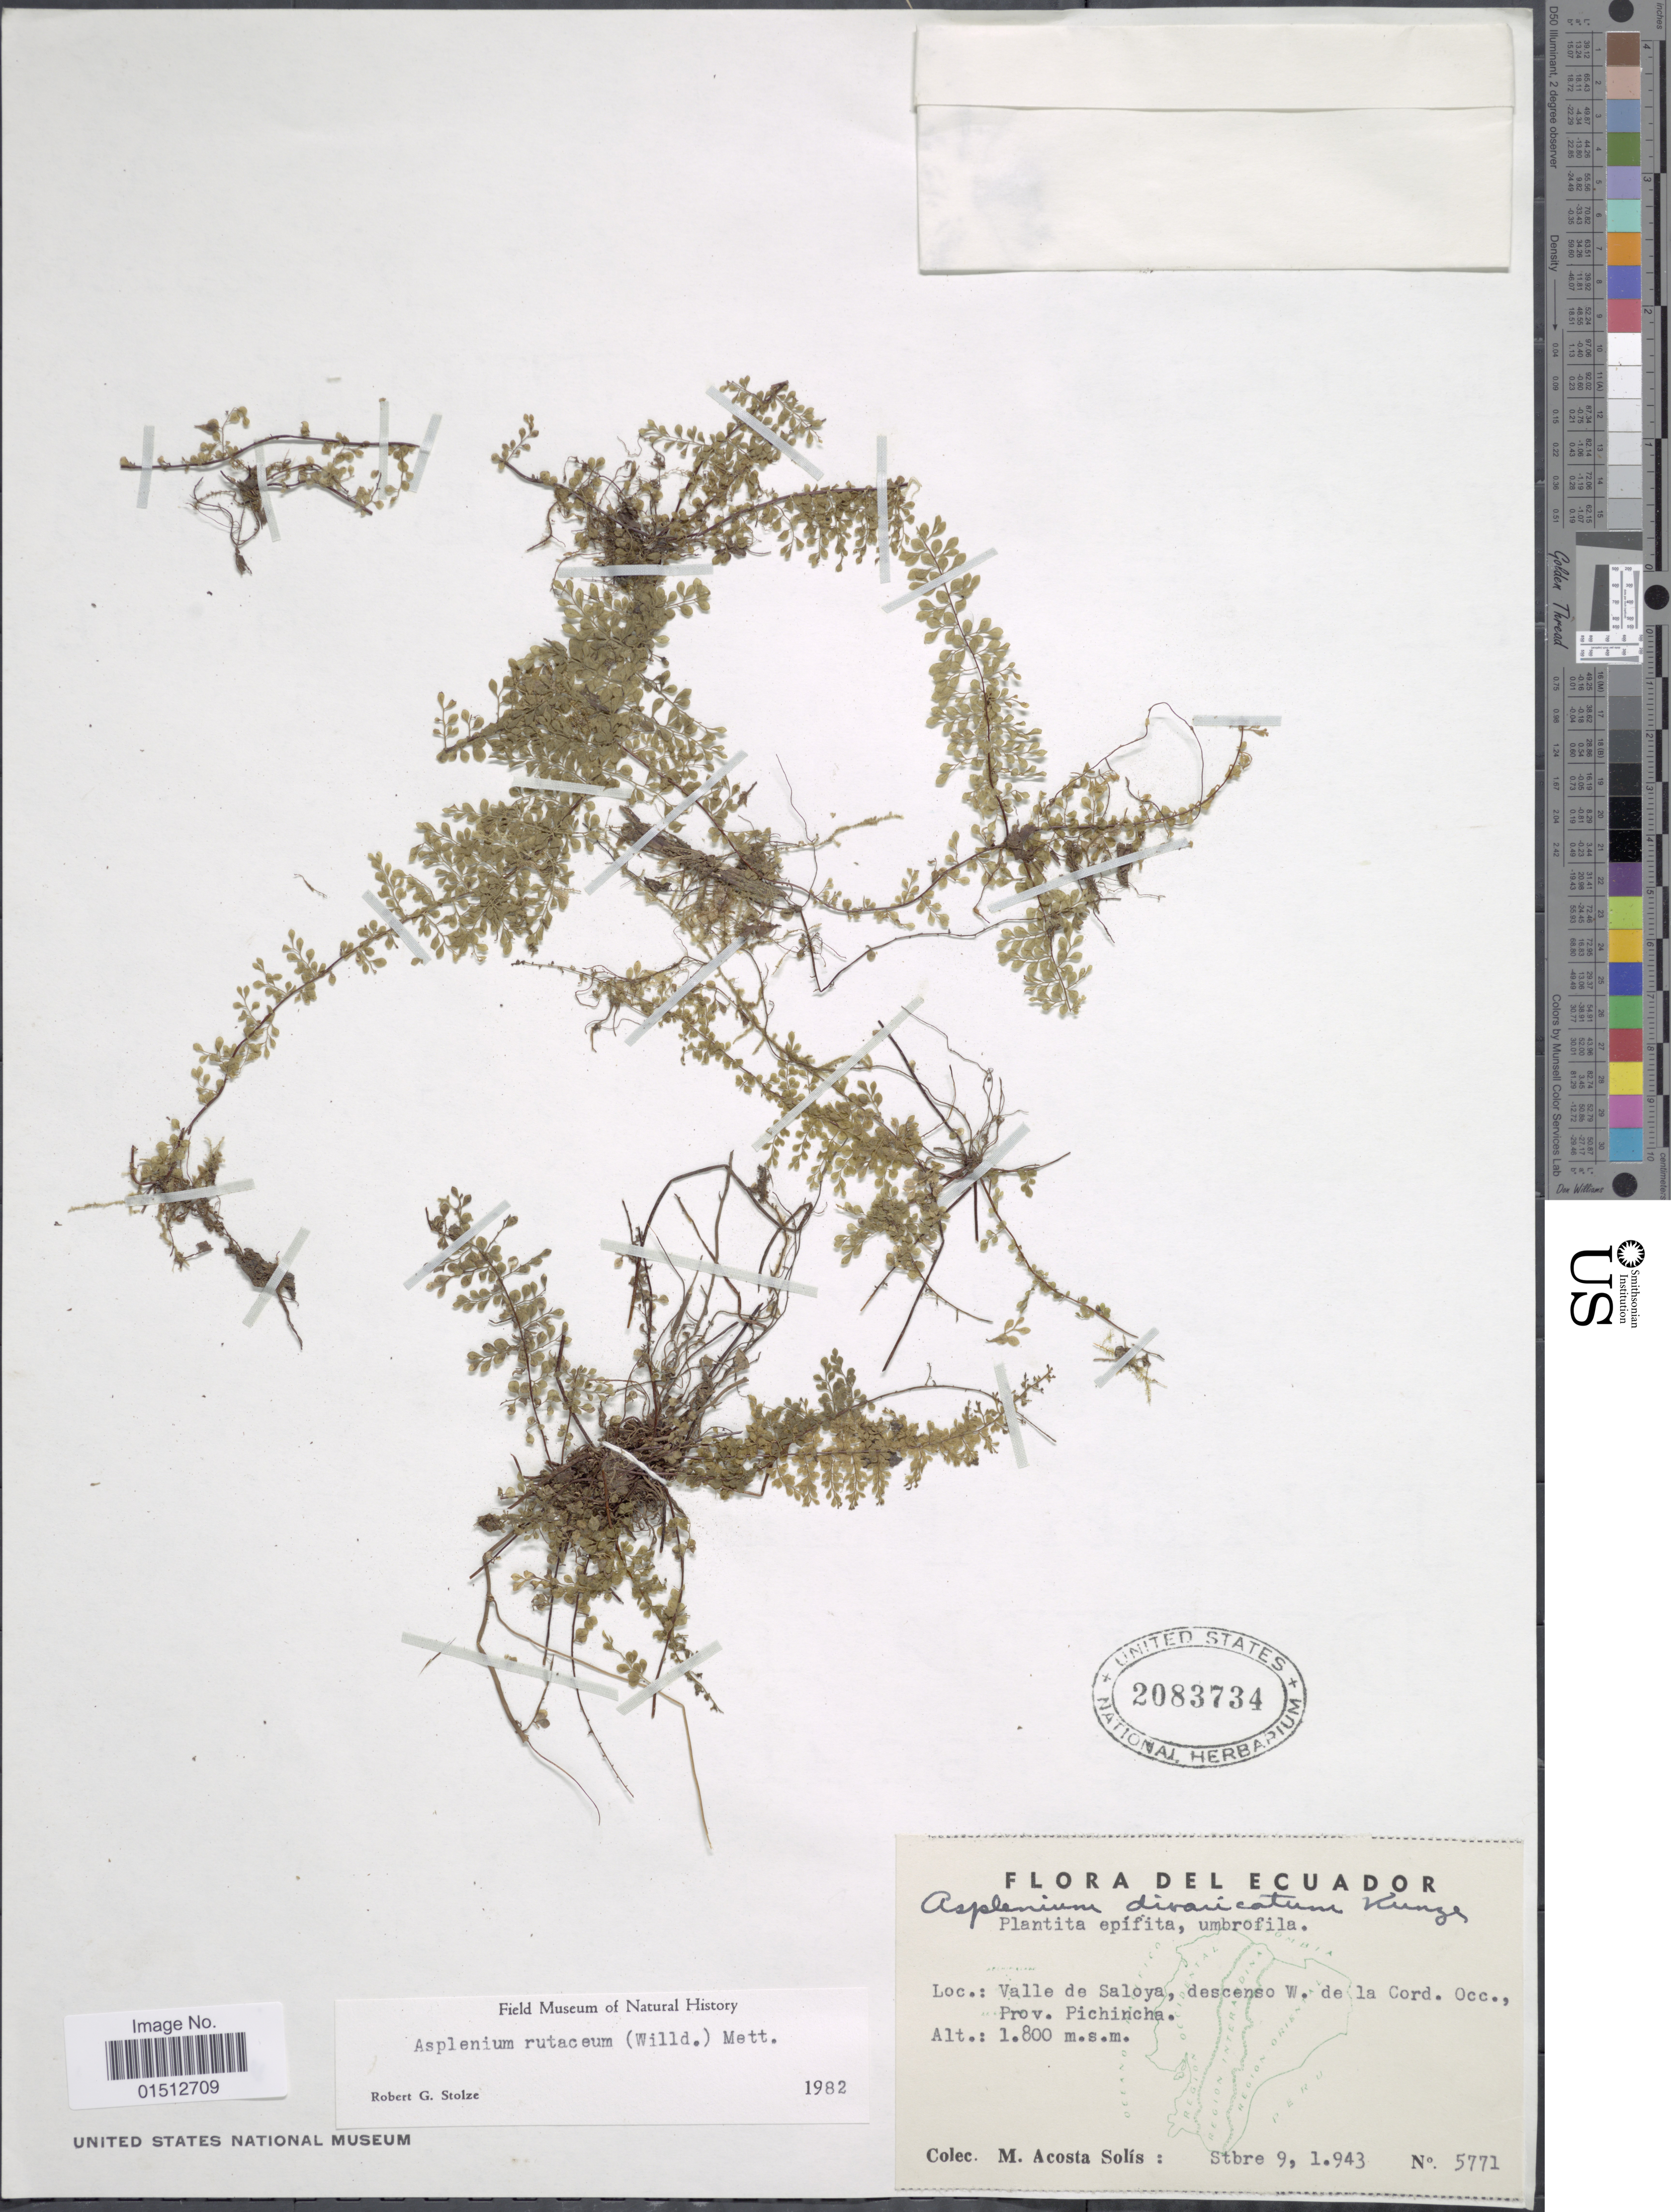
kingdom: Plantae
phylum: Tracheophyta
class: Polypodiopsida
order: Polypodiales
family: Aspleniaceae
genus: Asplenium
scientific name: Asplenium rutaceum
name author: (Willd.) Mett.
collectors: M. Acosta Solis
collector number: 5771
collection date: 1943-09-09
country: Ecuador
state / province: Pichincha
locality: Valle de Saloya, descenso W. de la Cord. Occ., Prov. Pichincha.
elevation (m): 1800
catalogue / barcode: US 2083734